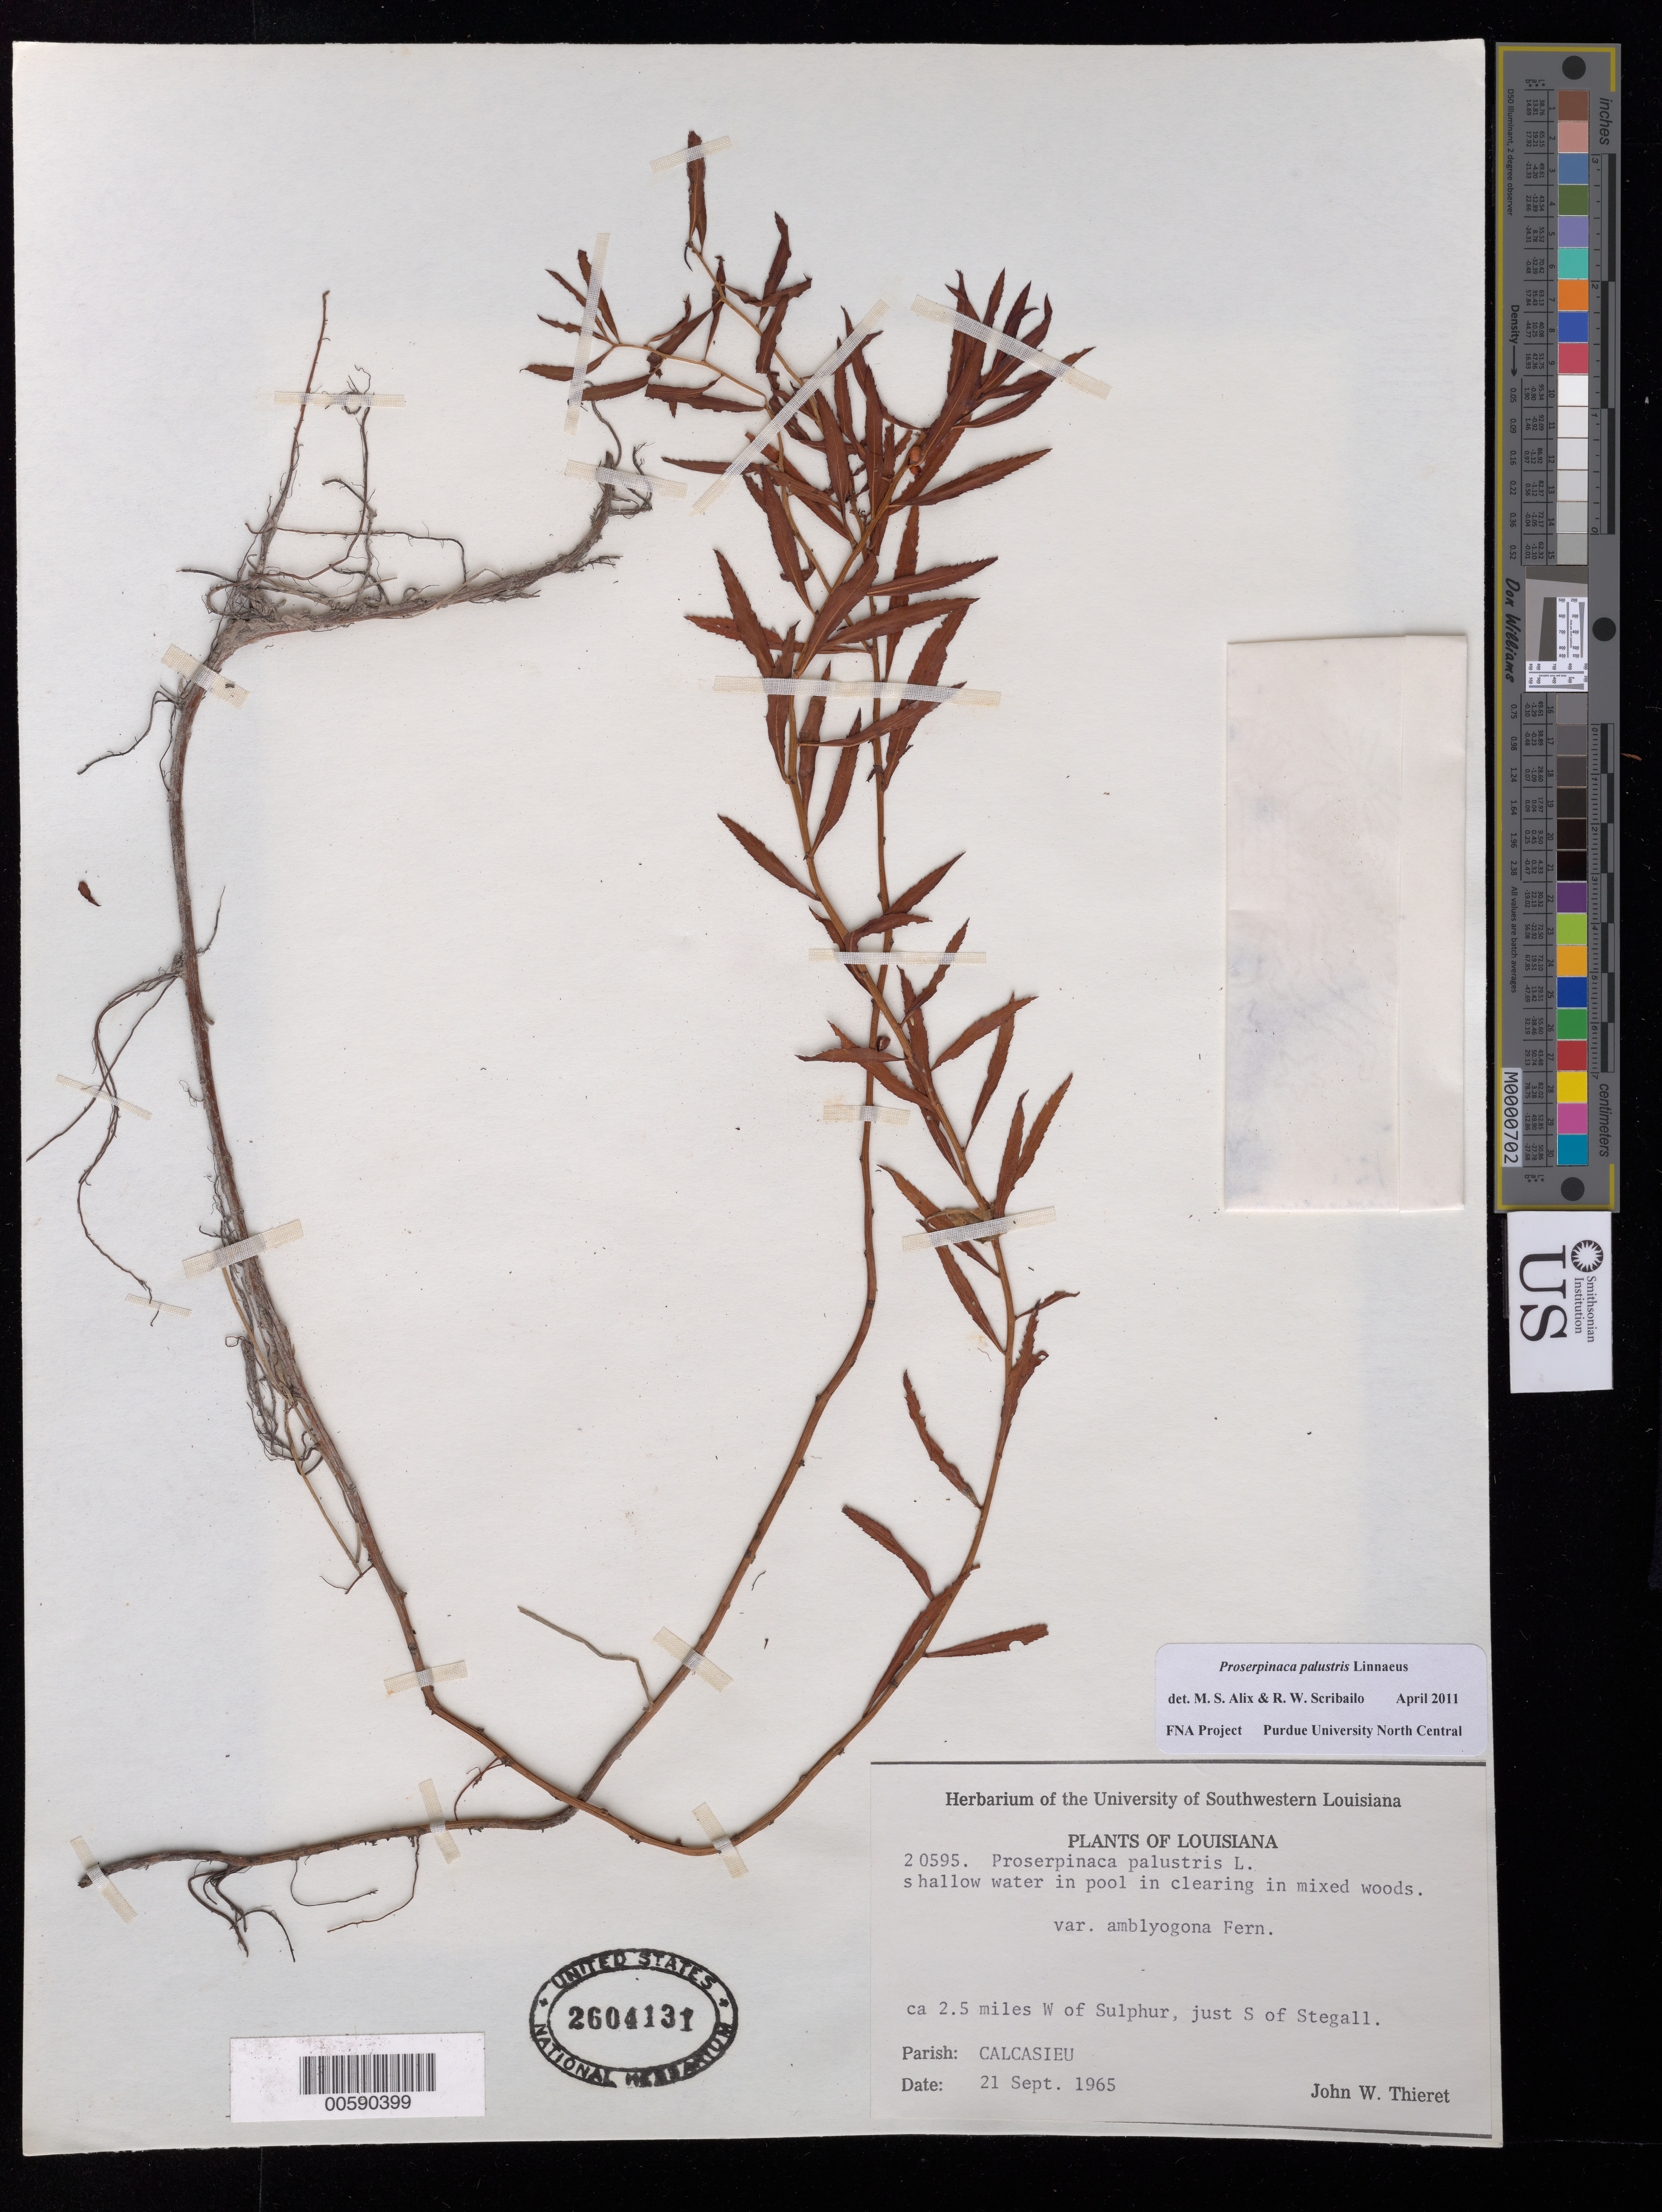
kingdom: Plantae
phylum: Tracheophyta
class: Magnoliopsida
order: Saxifragales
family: Haloragaceae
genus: Proserpinaca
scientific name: Proserpinaca palustris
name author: L.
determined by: Scribailo, R. W.; Alix, M. S.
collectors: J. W. Thieret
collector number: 20595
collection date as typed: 21 Sep 1965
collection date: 1965-09-21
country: United States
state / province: Louisiana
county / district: Calcasieu Parish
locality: W of Sulphur, S of Stegall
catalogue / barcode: US 2604131